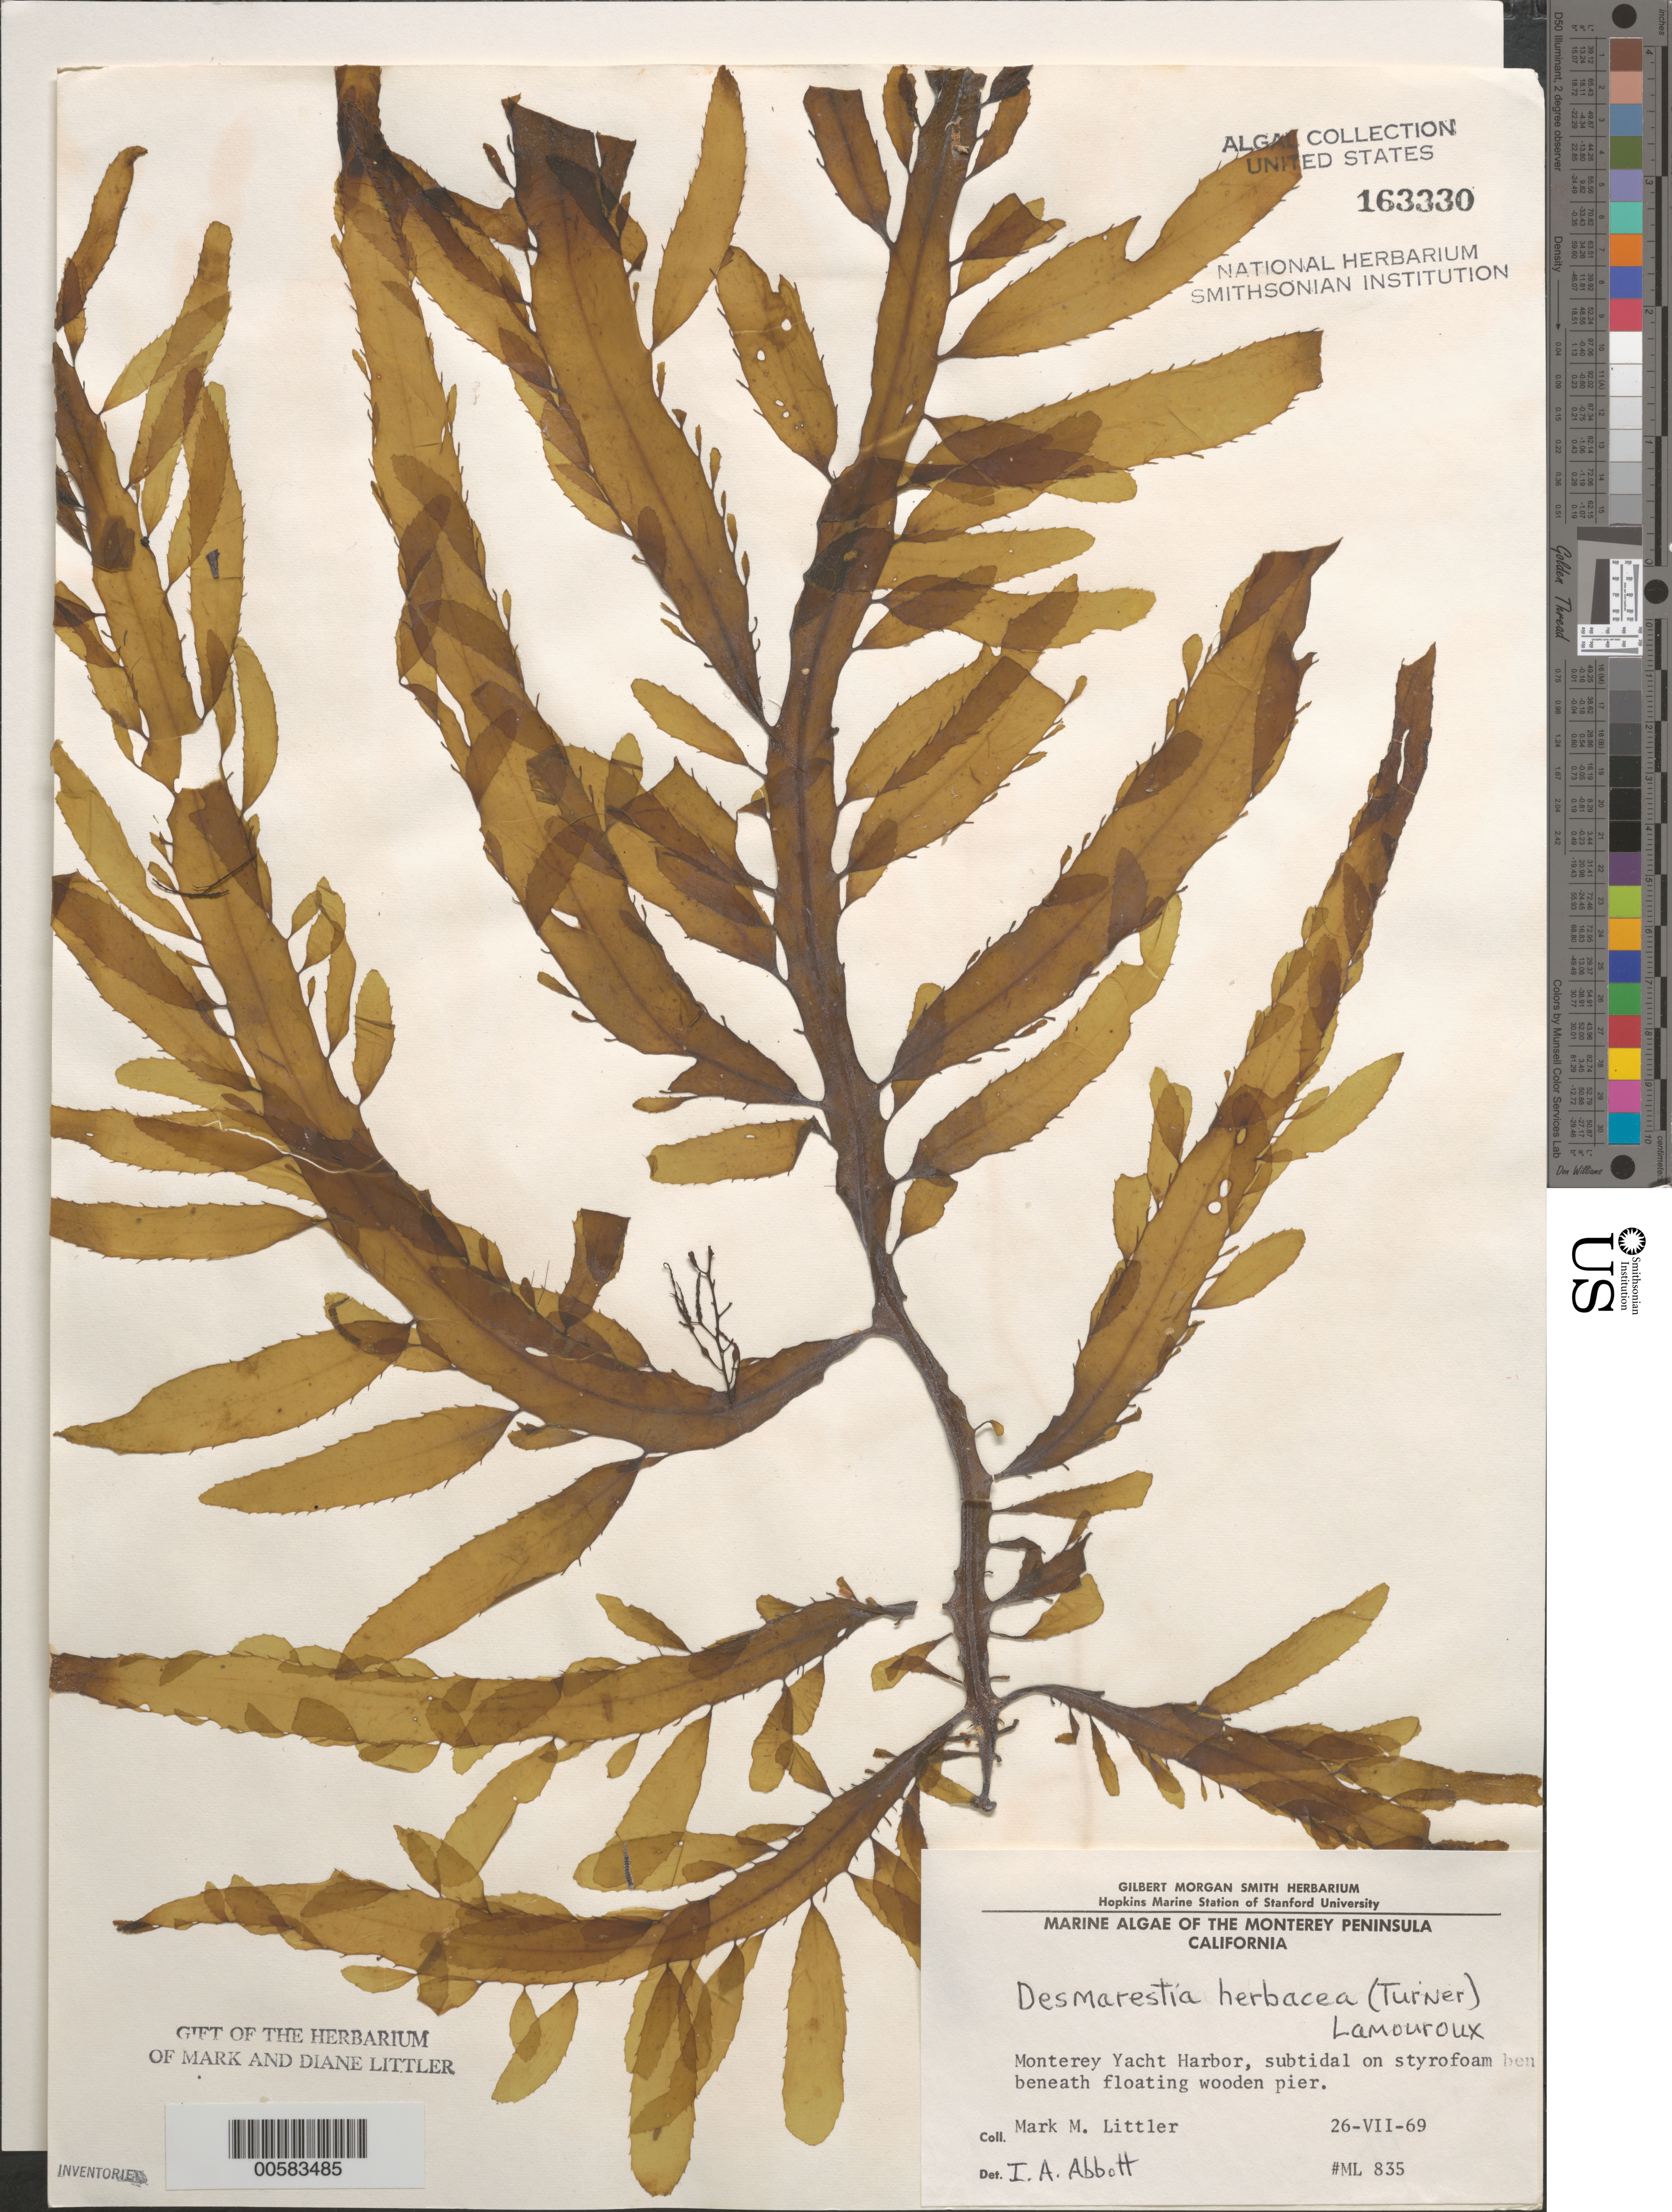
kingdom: Chromista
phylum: Ochrophyta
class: Phaeophyceae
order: Desmarestiales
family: Desmarestiaceae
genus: Desmarestia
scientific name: Desmarestia herbacea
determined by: Abbott, Isabella A.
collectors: M. M. Littler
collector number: ML 835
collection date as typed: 29 Jul 1969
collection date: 1969-07-29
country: United States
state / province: California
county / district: Monterey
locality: Monterey Yacht Harbor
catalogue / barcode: US 163330